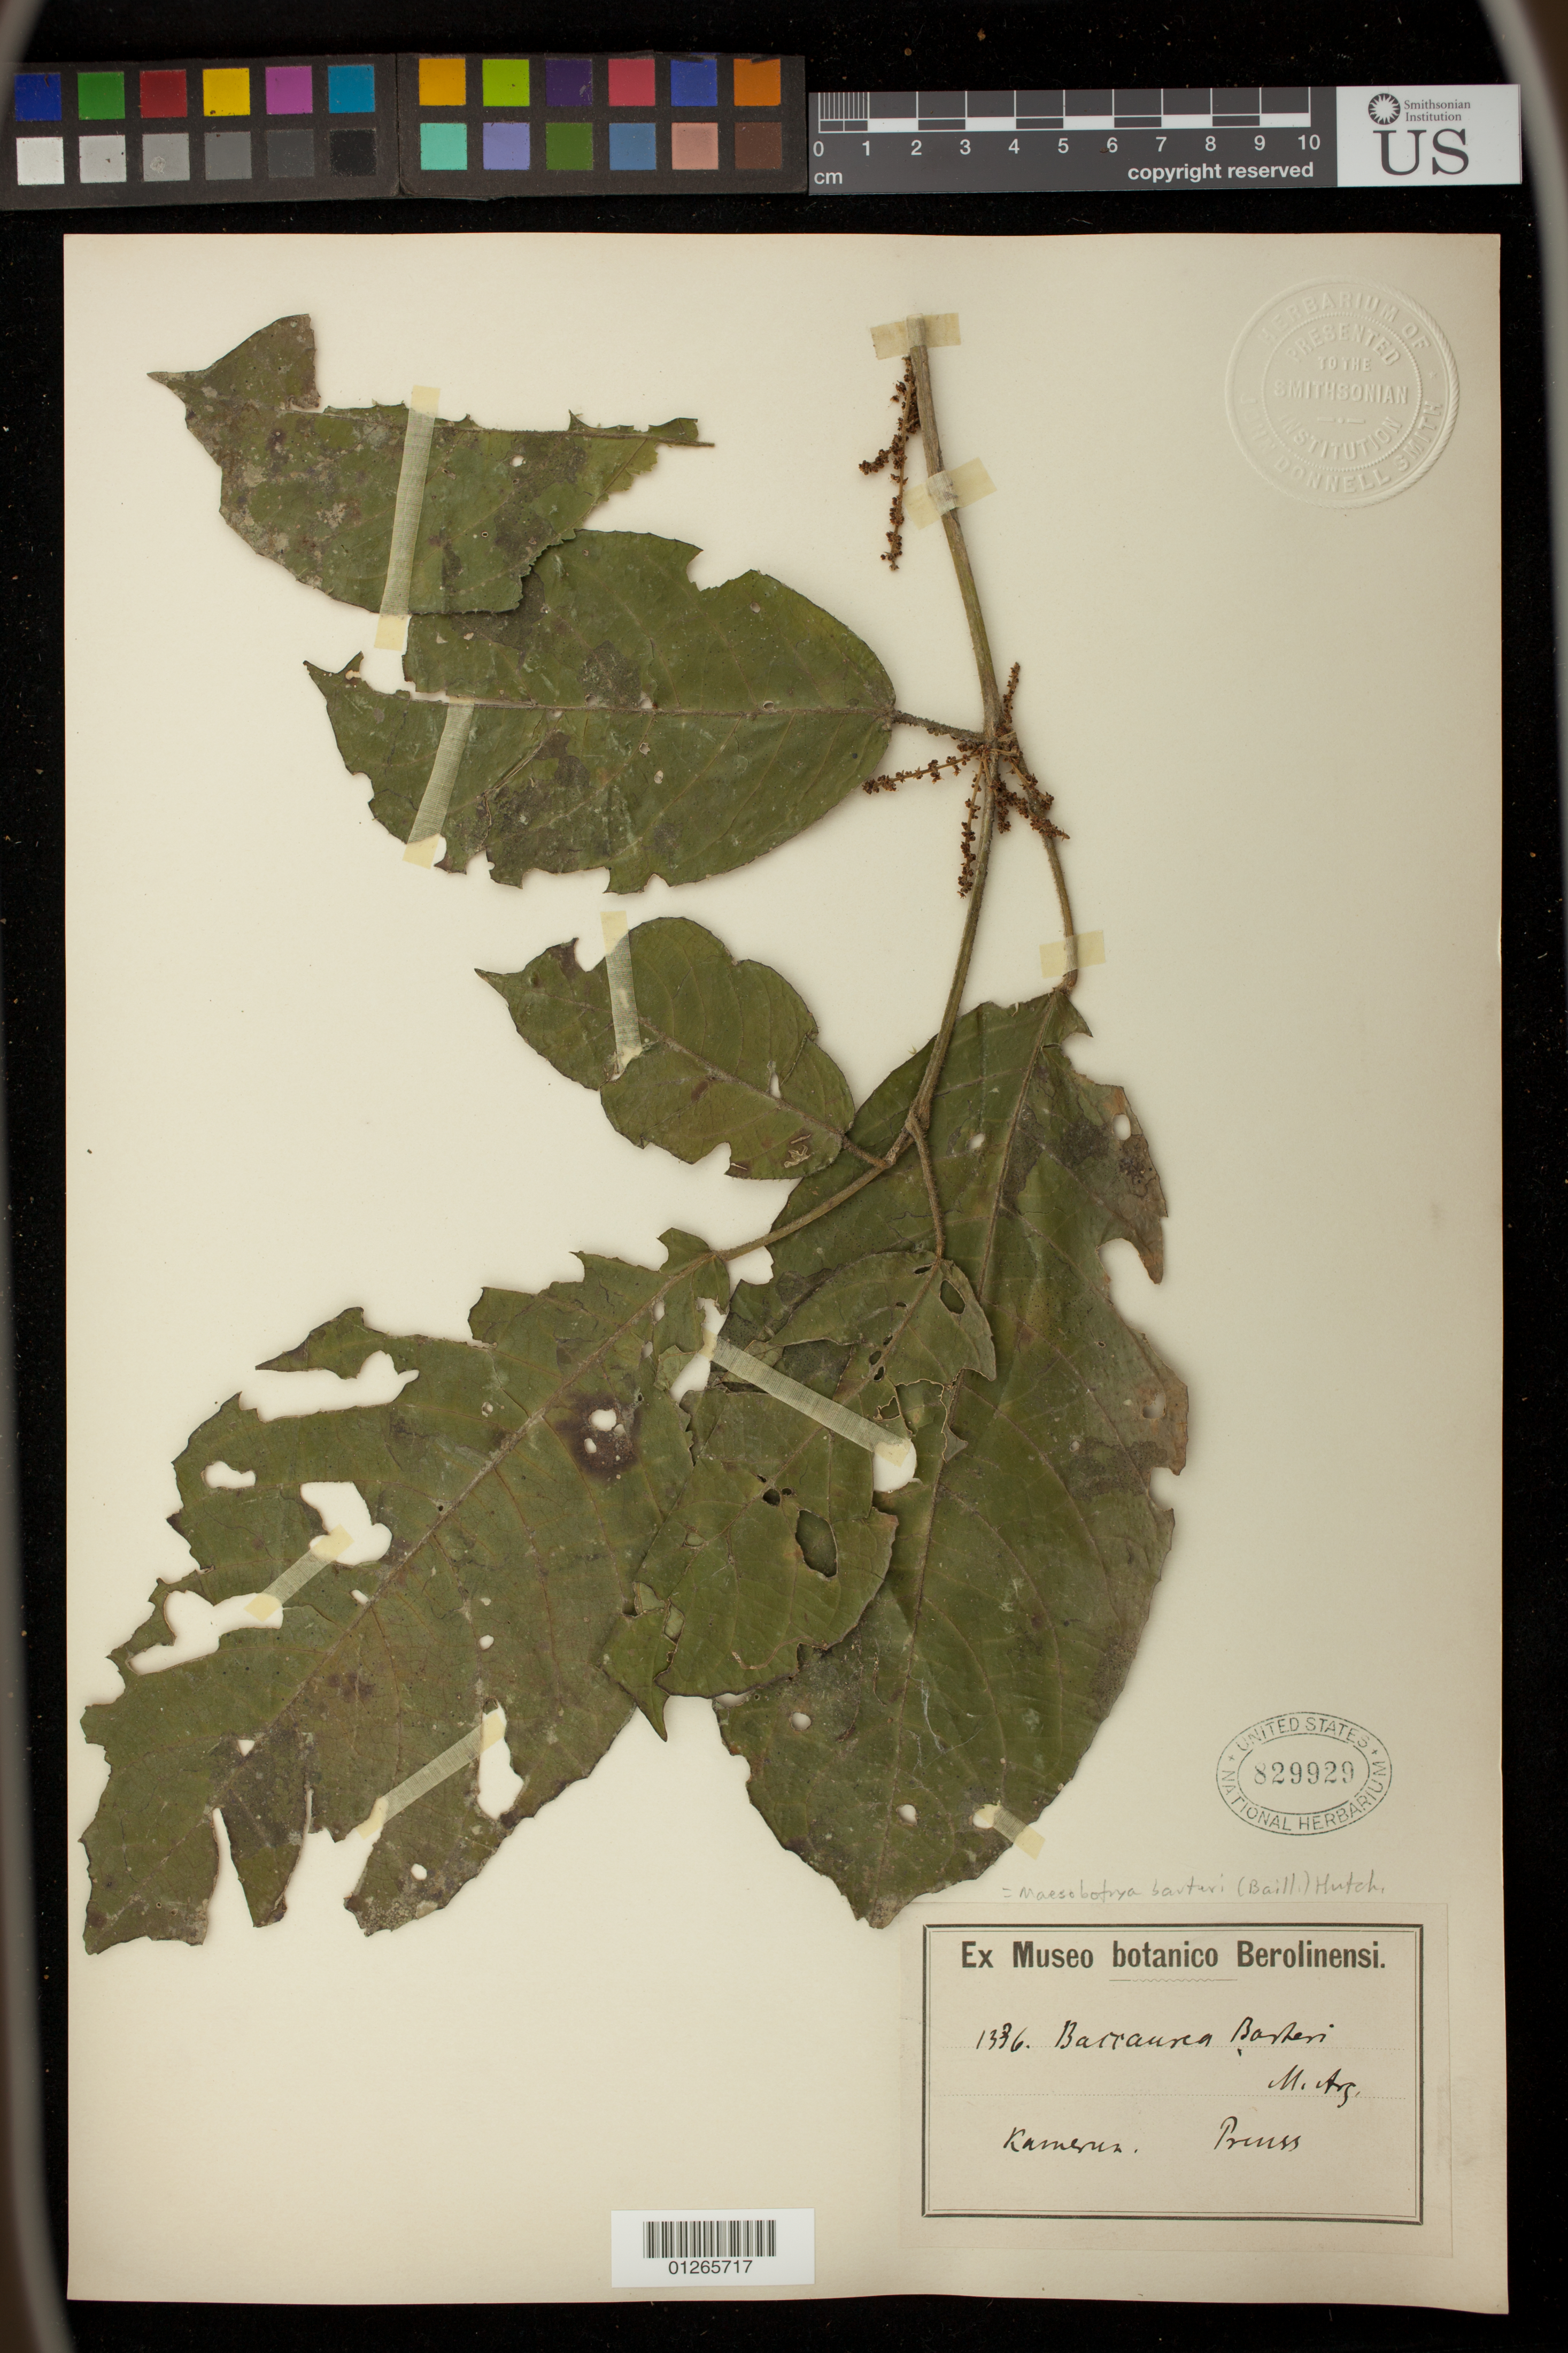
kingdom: Plantae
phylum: Tracheophyta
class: Magnoliopsida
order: Malpighiales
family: Phyllanthaceae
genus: Maesobotrya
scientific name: Maesobotrya barteri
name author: (Baill.) Hutch.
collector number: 1386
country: Cameroon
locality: Urwaldgebiet.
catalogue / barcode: US 829929